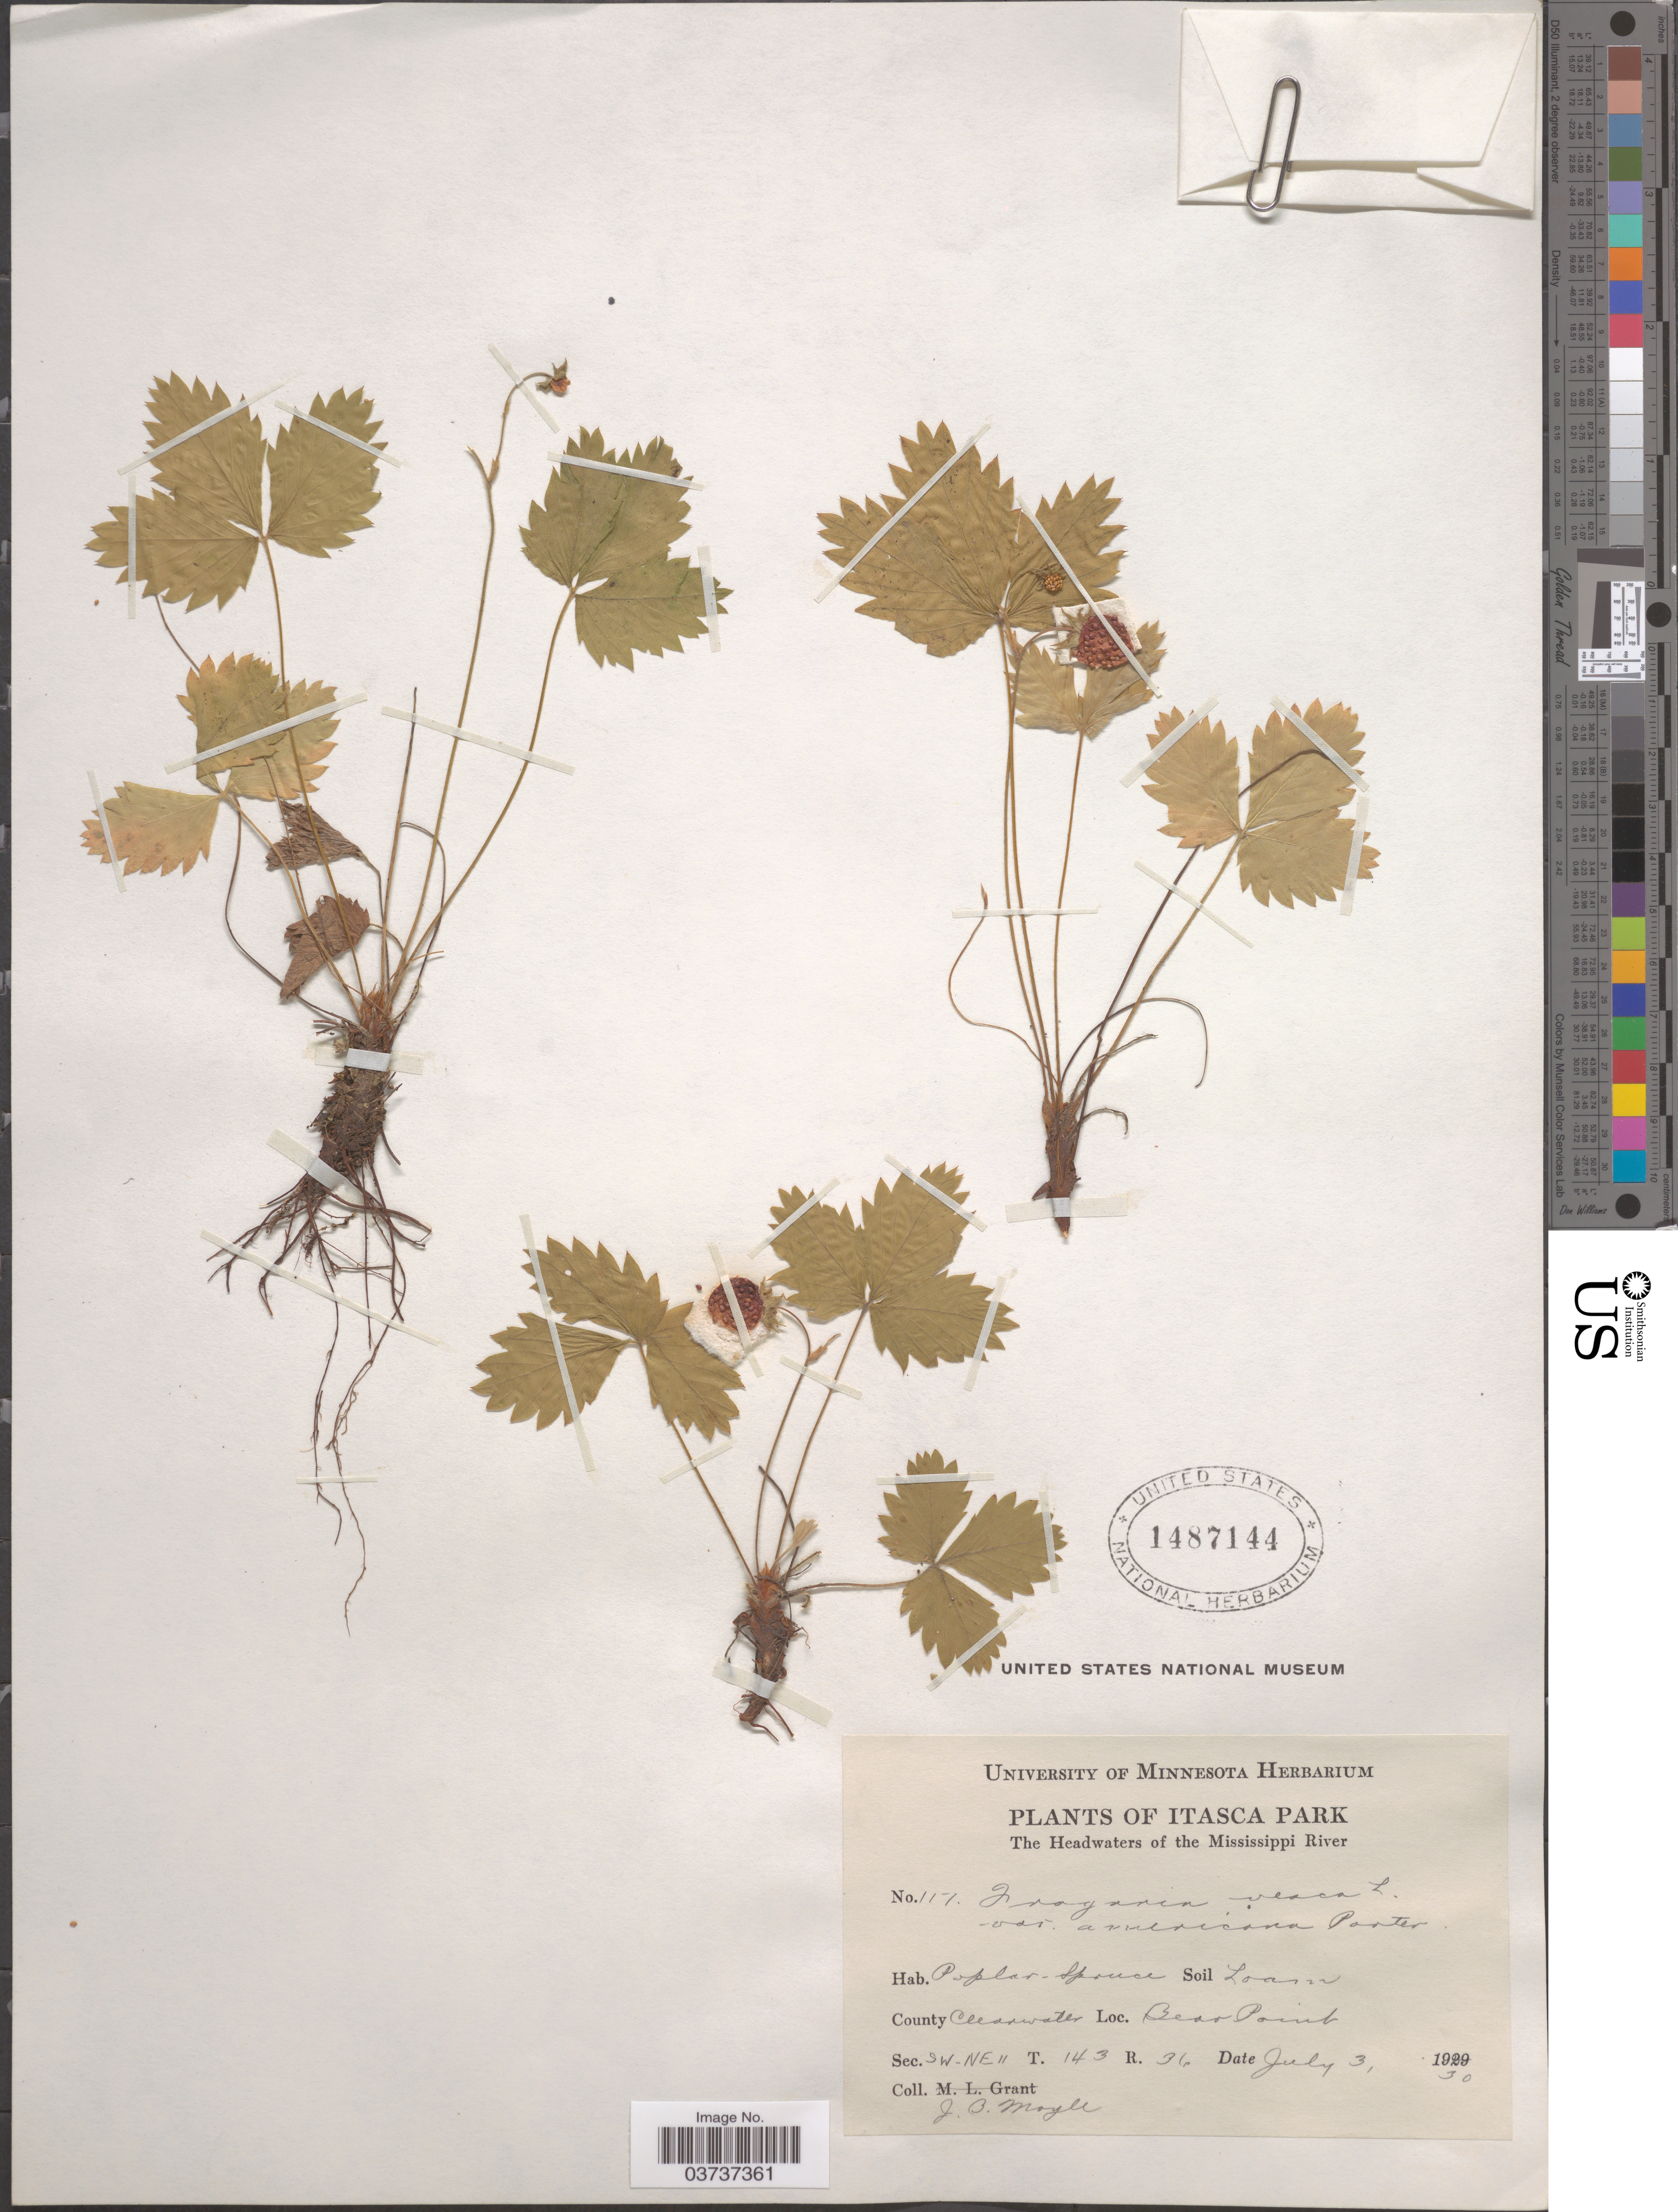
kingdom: Plantae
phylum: Tracheophyta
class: Magnoliopsida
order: Rosales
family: Rosaceae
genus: Fragaria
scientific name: Fragaria vesca subsp. americana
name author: (Porter) Staudt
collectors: J. Moyle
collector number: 117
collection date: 1930-07-03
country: United States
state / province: Minnesota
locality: Itasca Park. The Headwaters of the Mississippi River. County Clearwater. Bear Point. Sec SW-NE 11 T. 143 R. 36.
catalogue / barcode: US 1487144